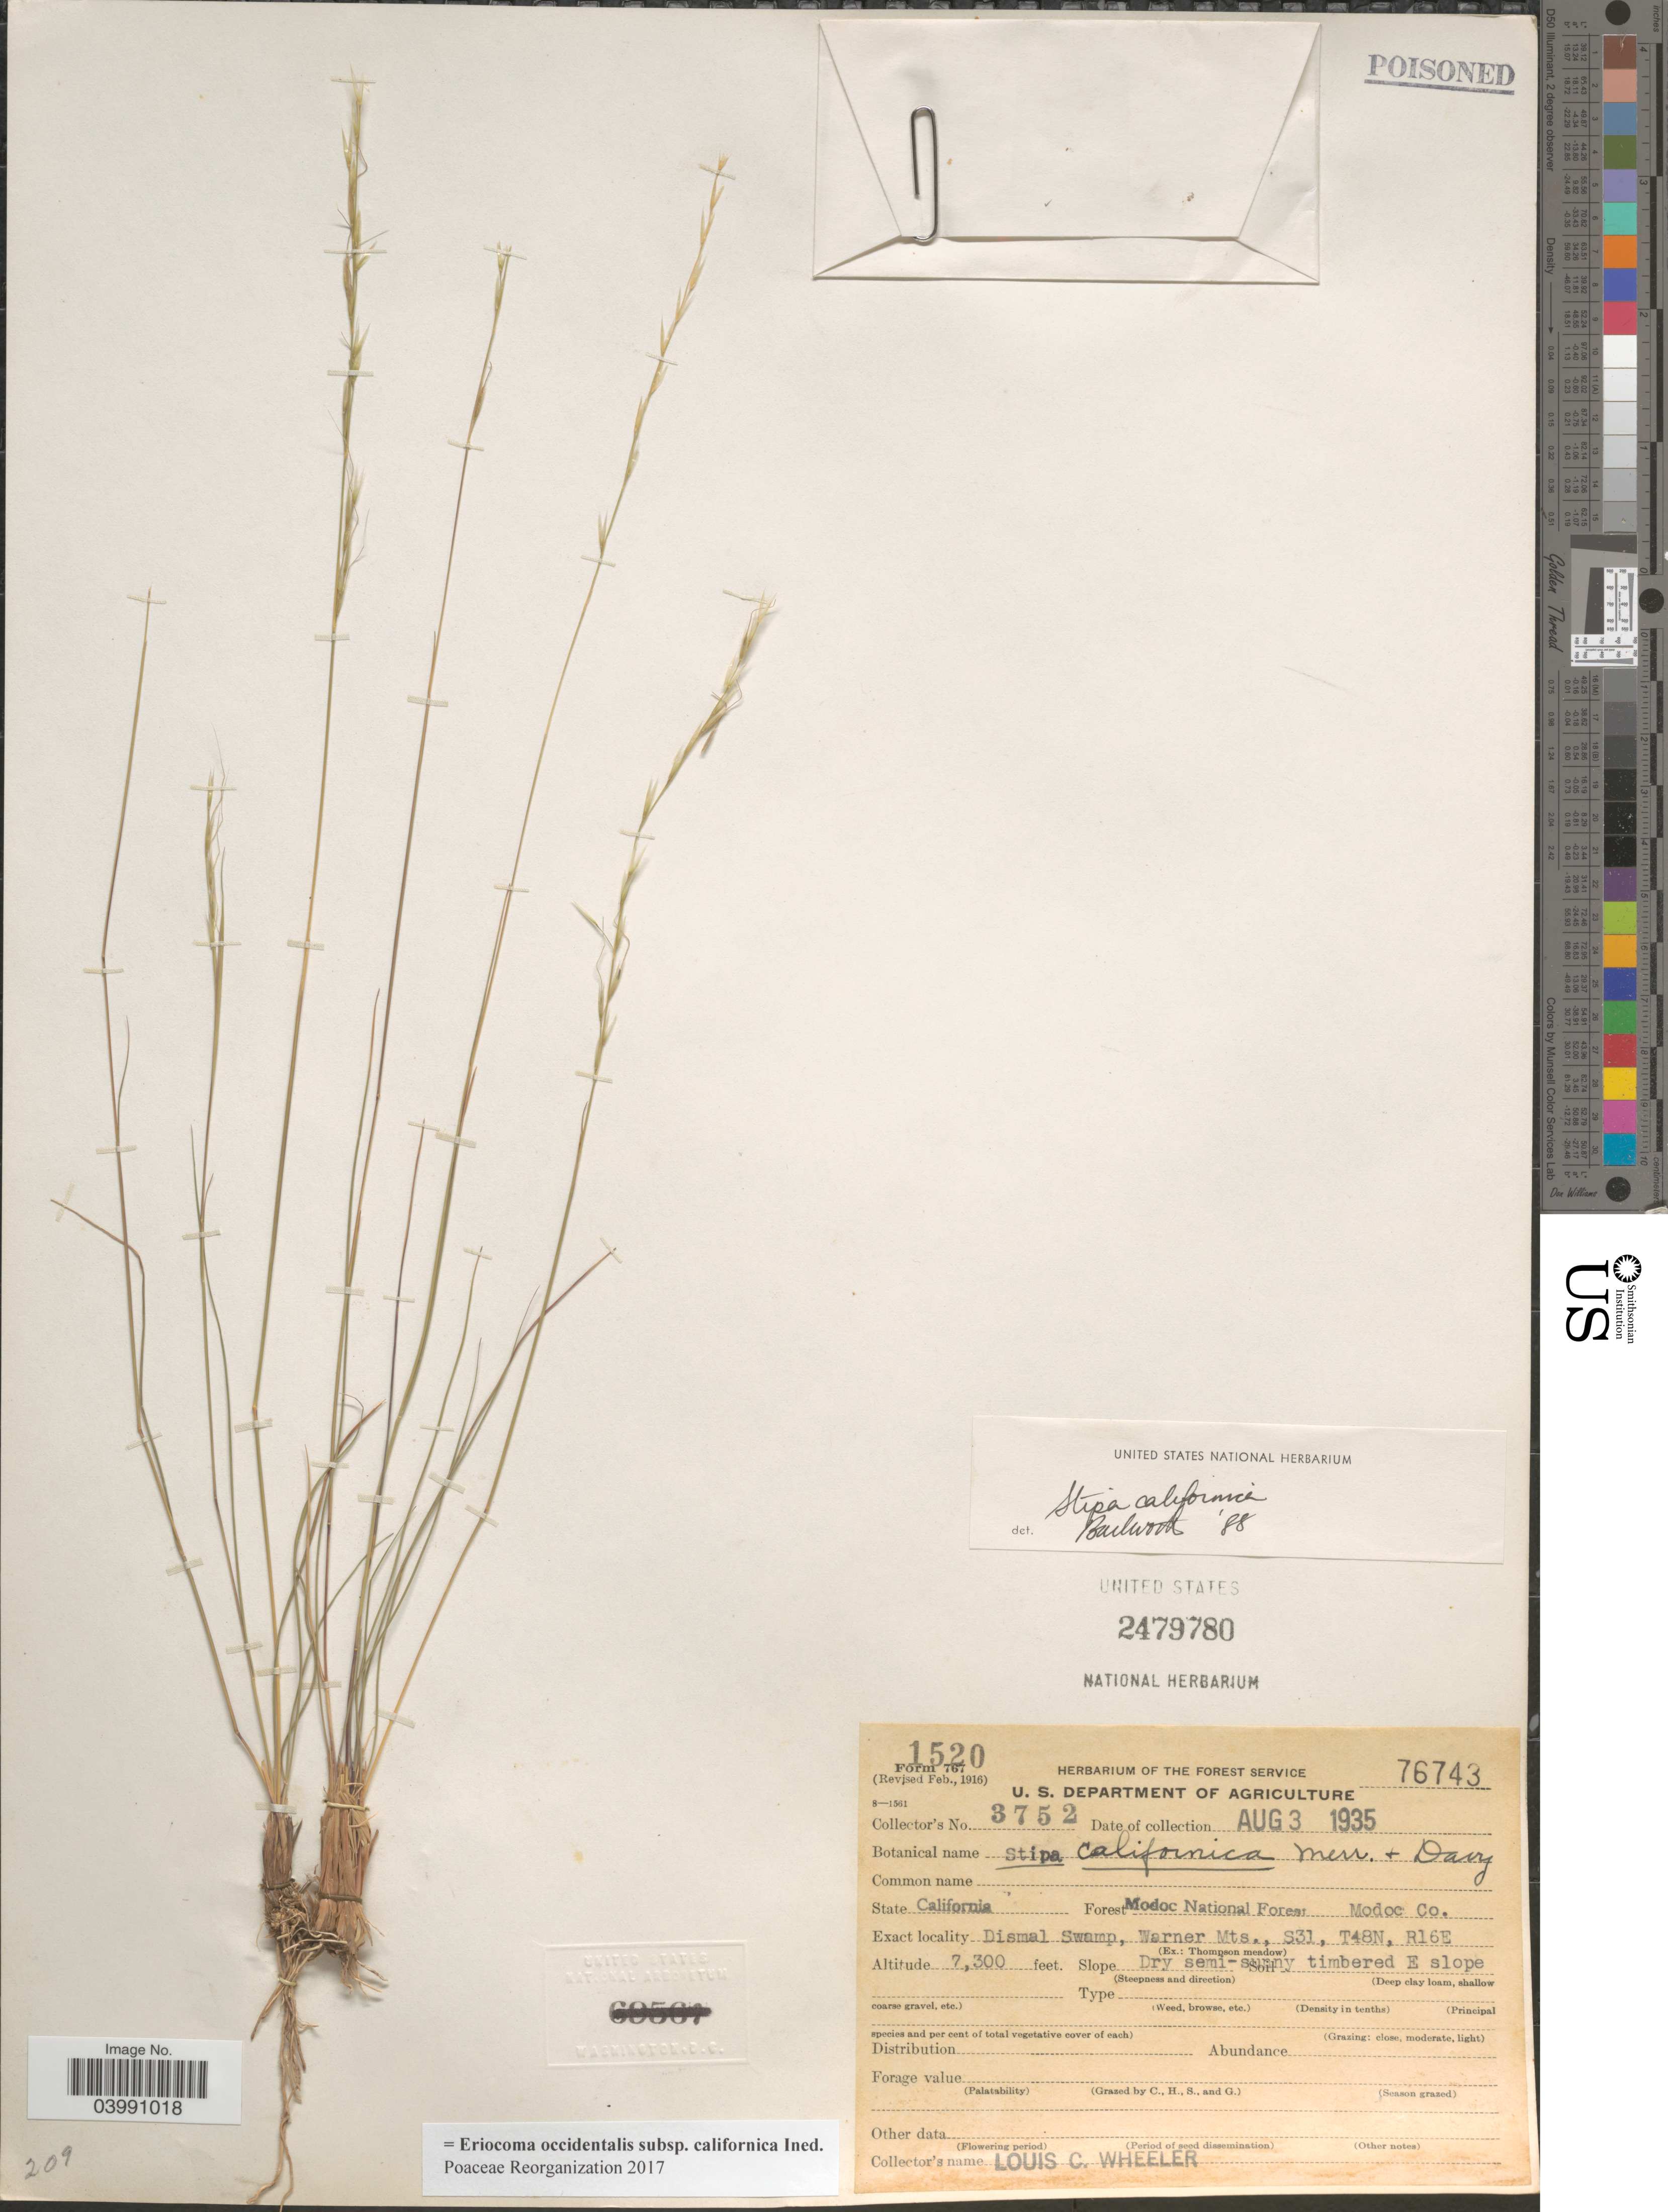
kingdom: Plantae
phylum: Tracheophyta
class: Liliopsida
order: Poales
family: Poaceae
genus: Eriocoma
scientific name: Eriocoma occidentalis subsp. californica ined.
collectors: L. C. Wheeler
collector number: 3752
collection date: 1935-08-03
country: United States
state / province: California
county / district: Modoc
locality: Modoc National Forest. Modoc Co. Dismal Swamp, Warner Mts., S31, T48N, R16E. Dry semi-sunny timbered E slope.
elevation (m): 2225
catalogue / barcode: US 2479780